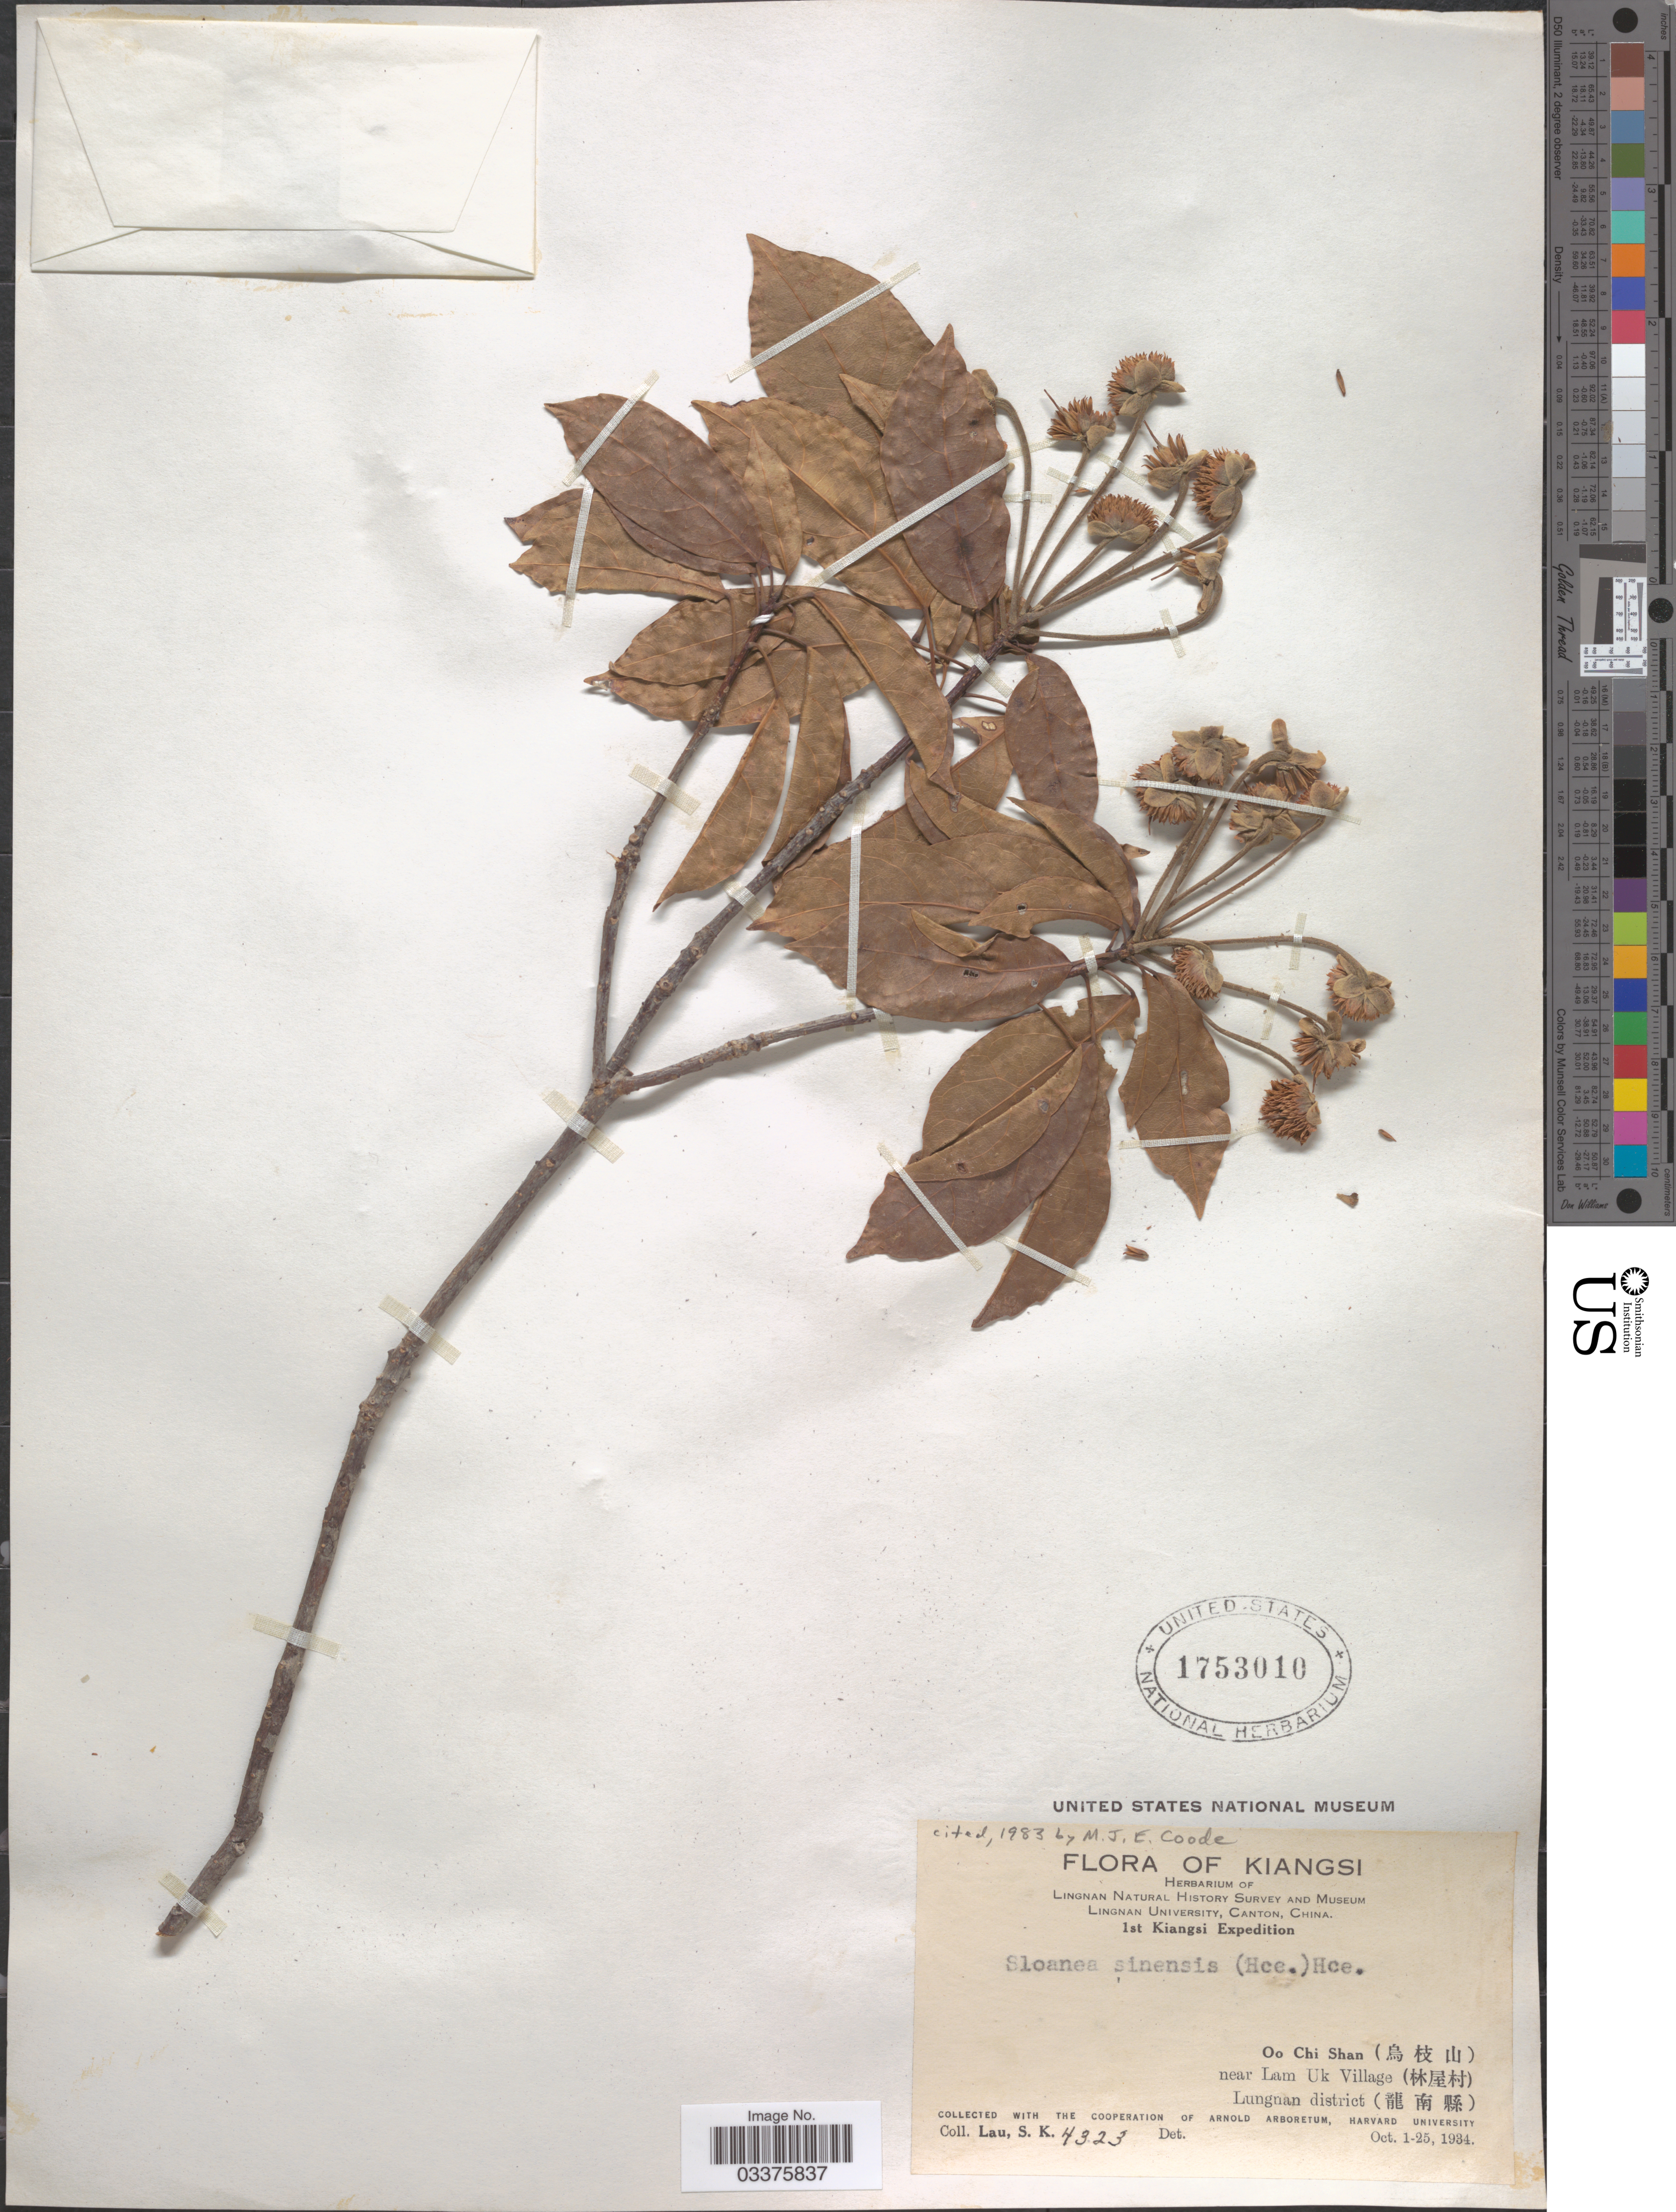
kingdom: Plantae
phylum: Tracheophyta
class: Magnoliopsida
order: Oxalidales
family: Elaeocarpaceae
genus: Sloanea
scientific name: Sloanea sinensis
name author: (Hance) Hu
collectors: S. K. Lau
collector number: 4323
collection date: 1934-10-01/1934-10-25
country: China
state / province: Jiangxi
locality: Kiangsi. Oo Chi Shan (X) near Lam Uk Village (X) Lungnan District (X).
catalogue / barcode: US 1753010